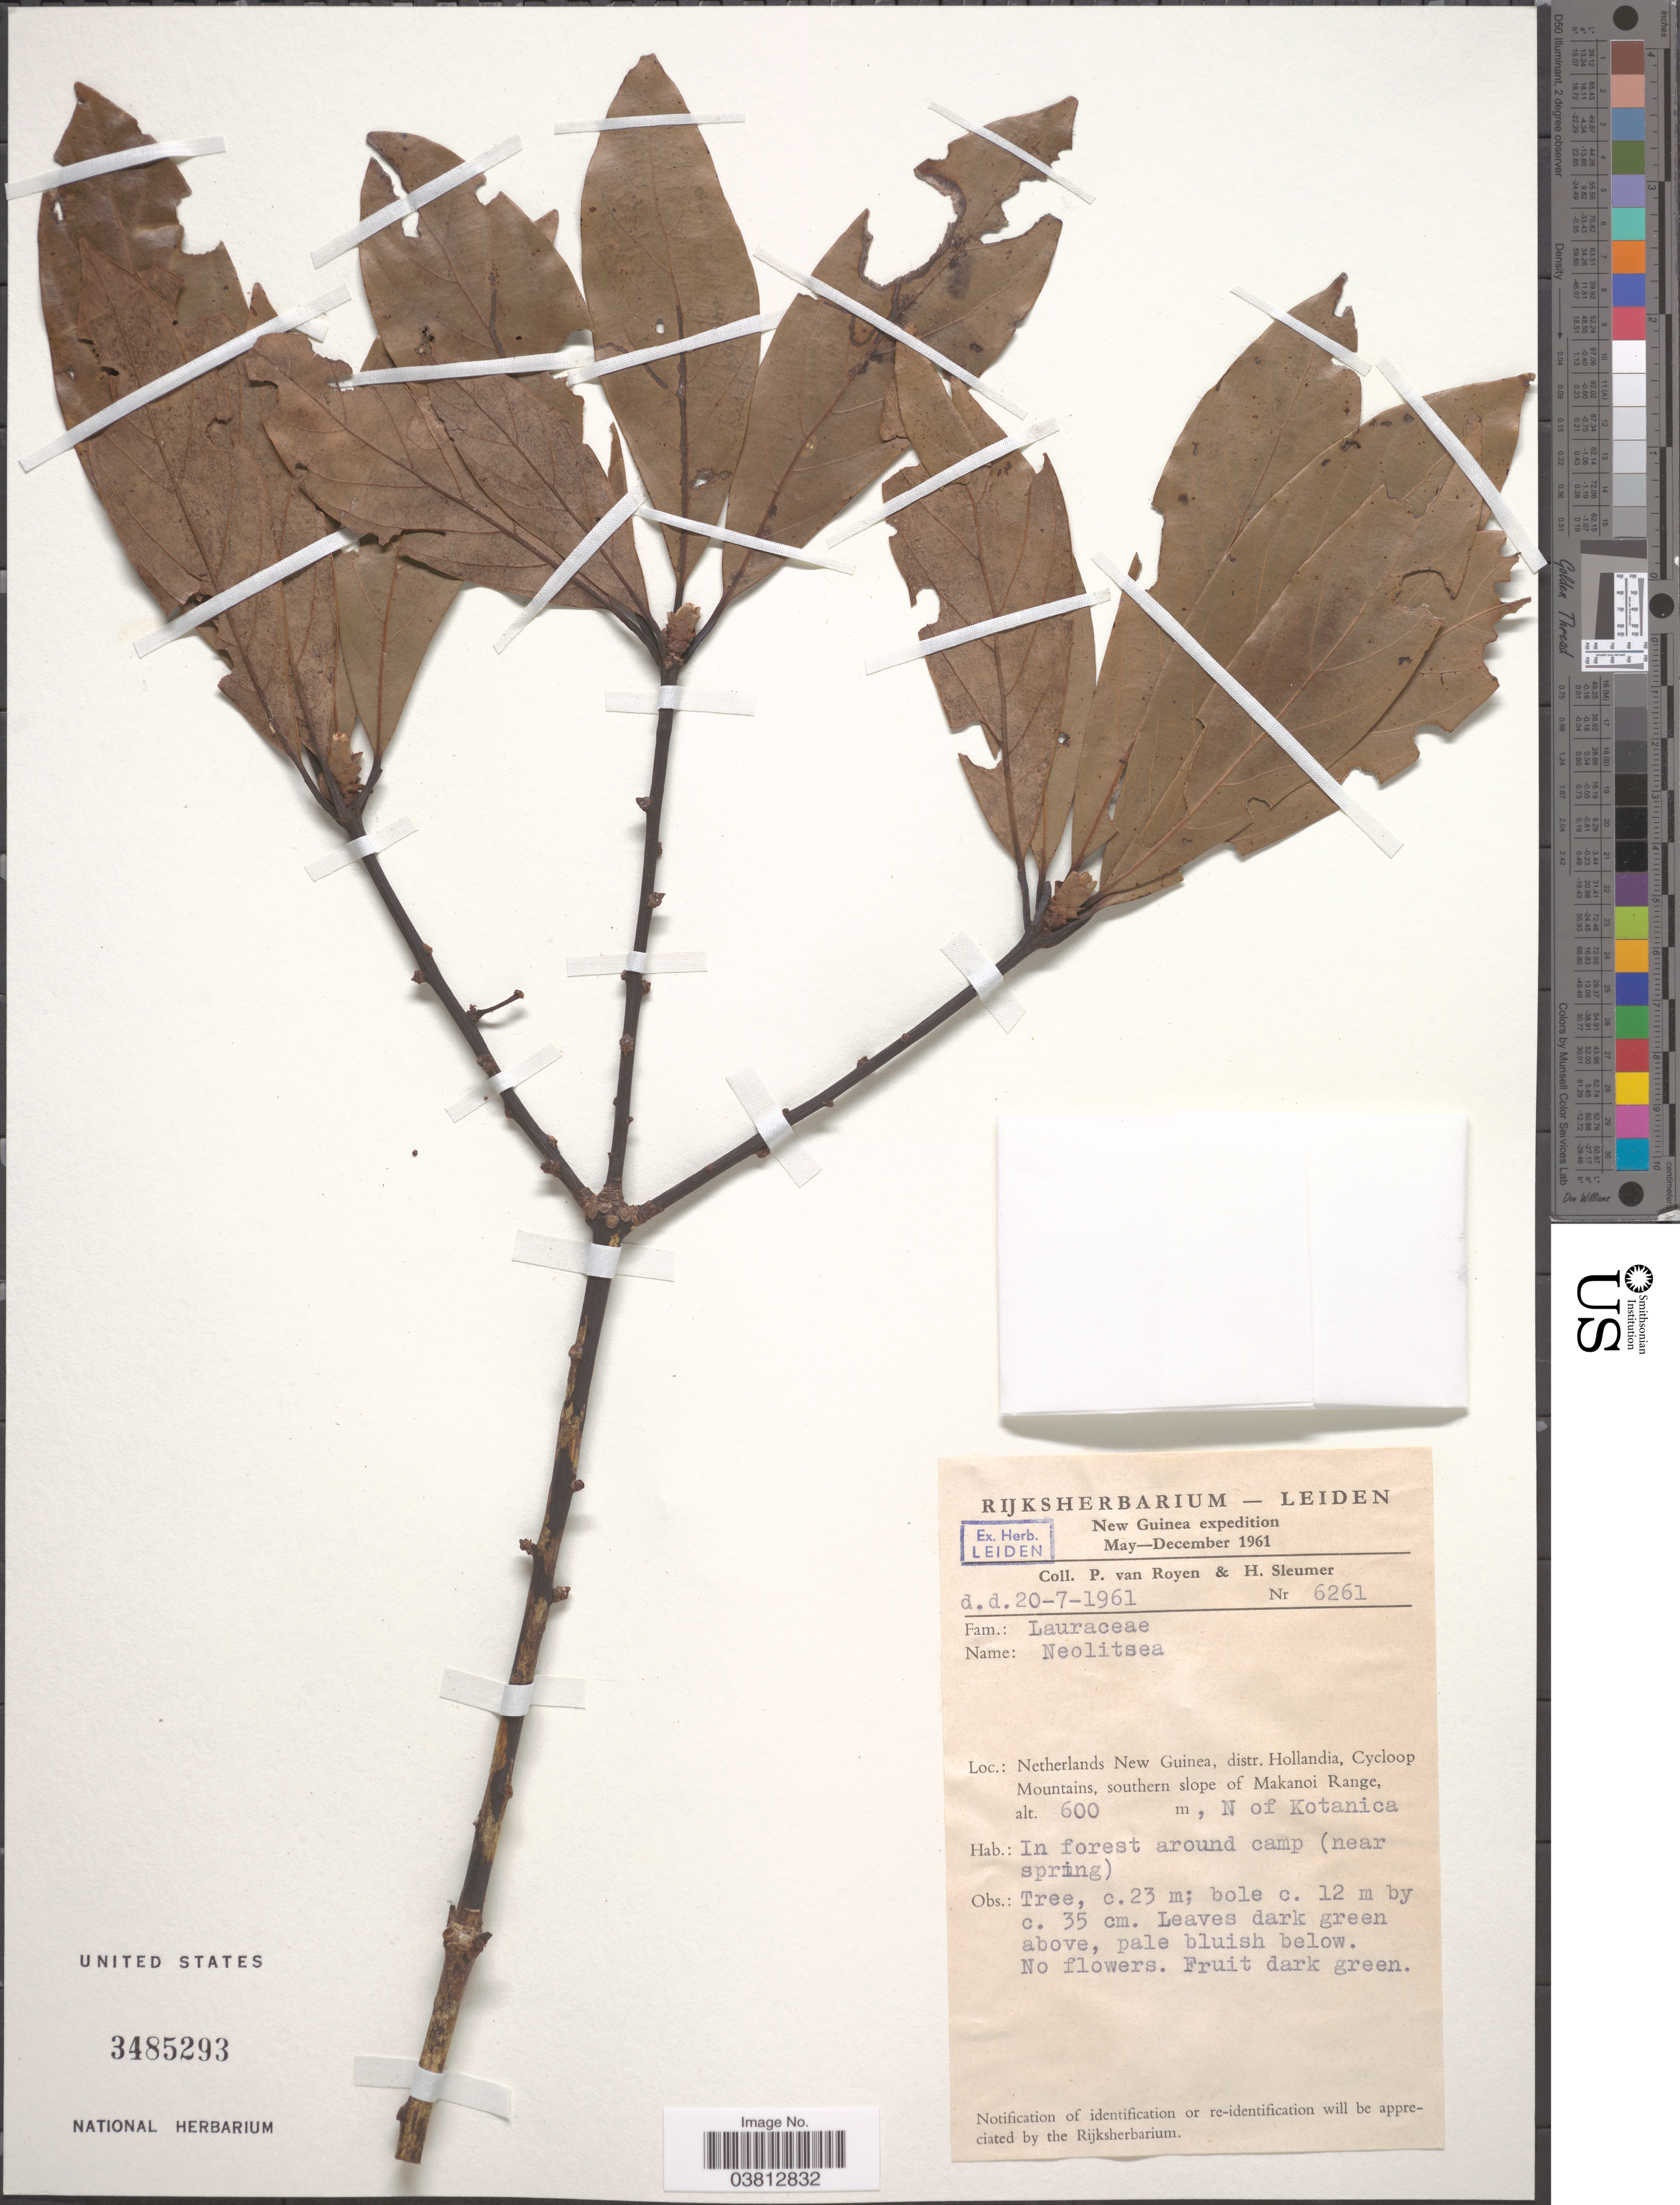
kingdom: Plantae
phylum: Tracheophyta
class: Magnoliopsida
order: Laurales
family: Lauraceae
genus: Neolitsea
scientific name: Neolitsea sp.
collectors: P. van Royen & H. O. Sleumer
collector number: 6261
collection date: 1961-07-20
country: Indonesia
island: New Guinea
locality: Netherlands New Guinea, distr. Hollandia, Cycloop Mountains, southern slope of Makanoi Range, N. of Kotanica.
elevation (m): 600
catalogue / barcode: US 3485293